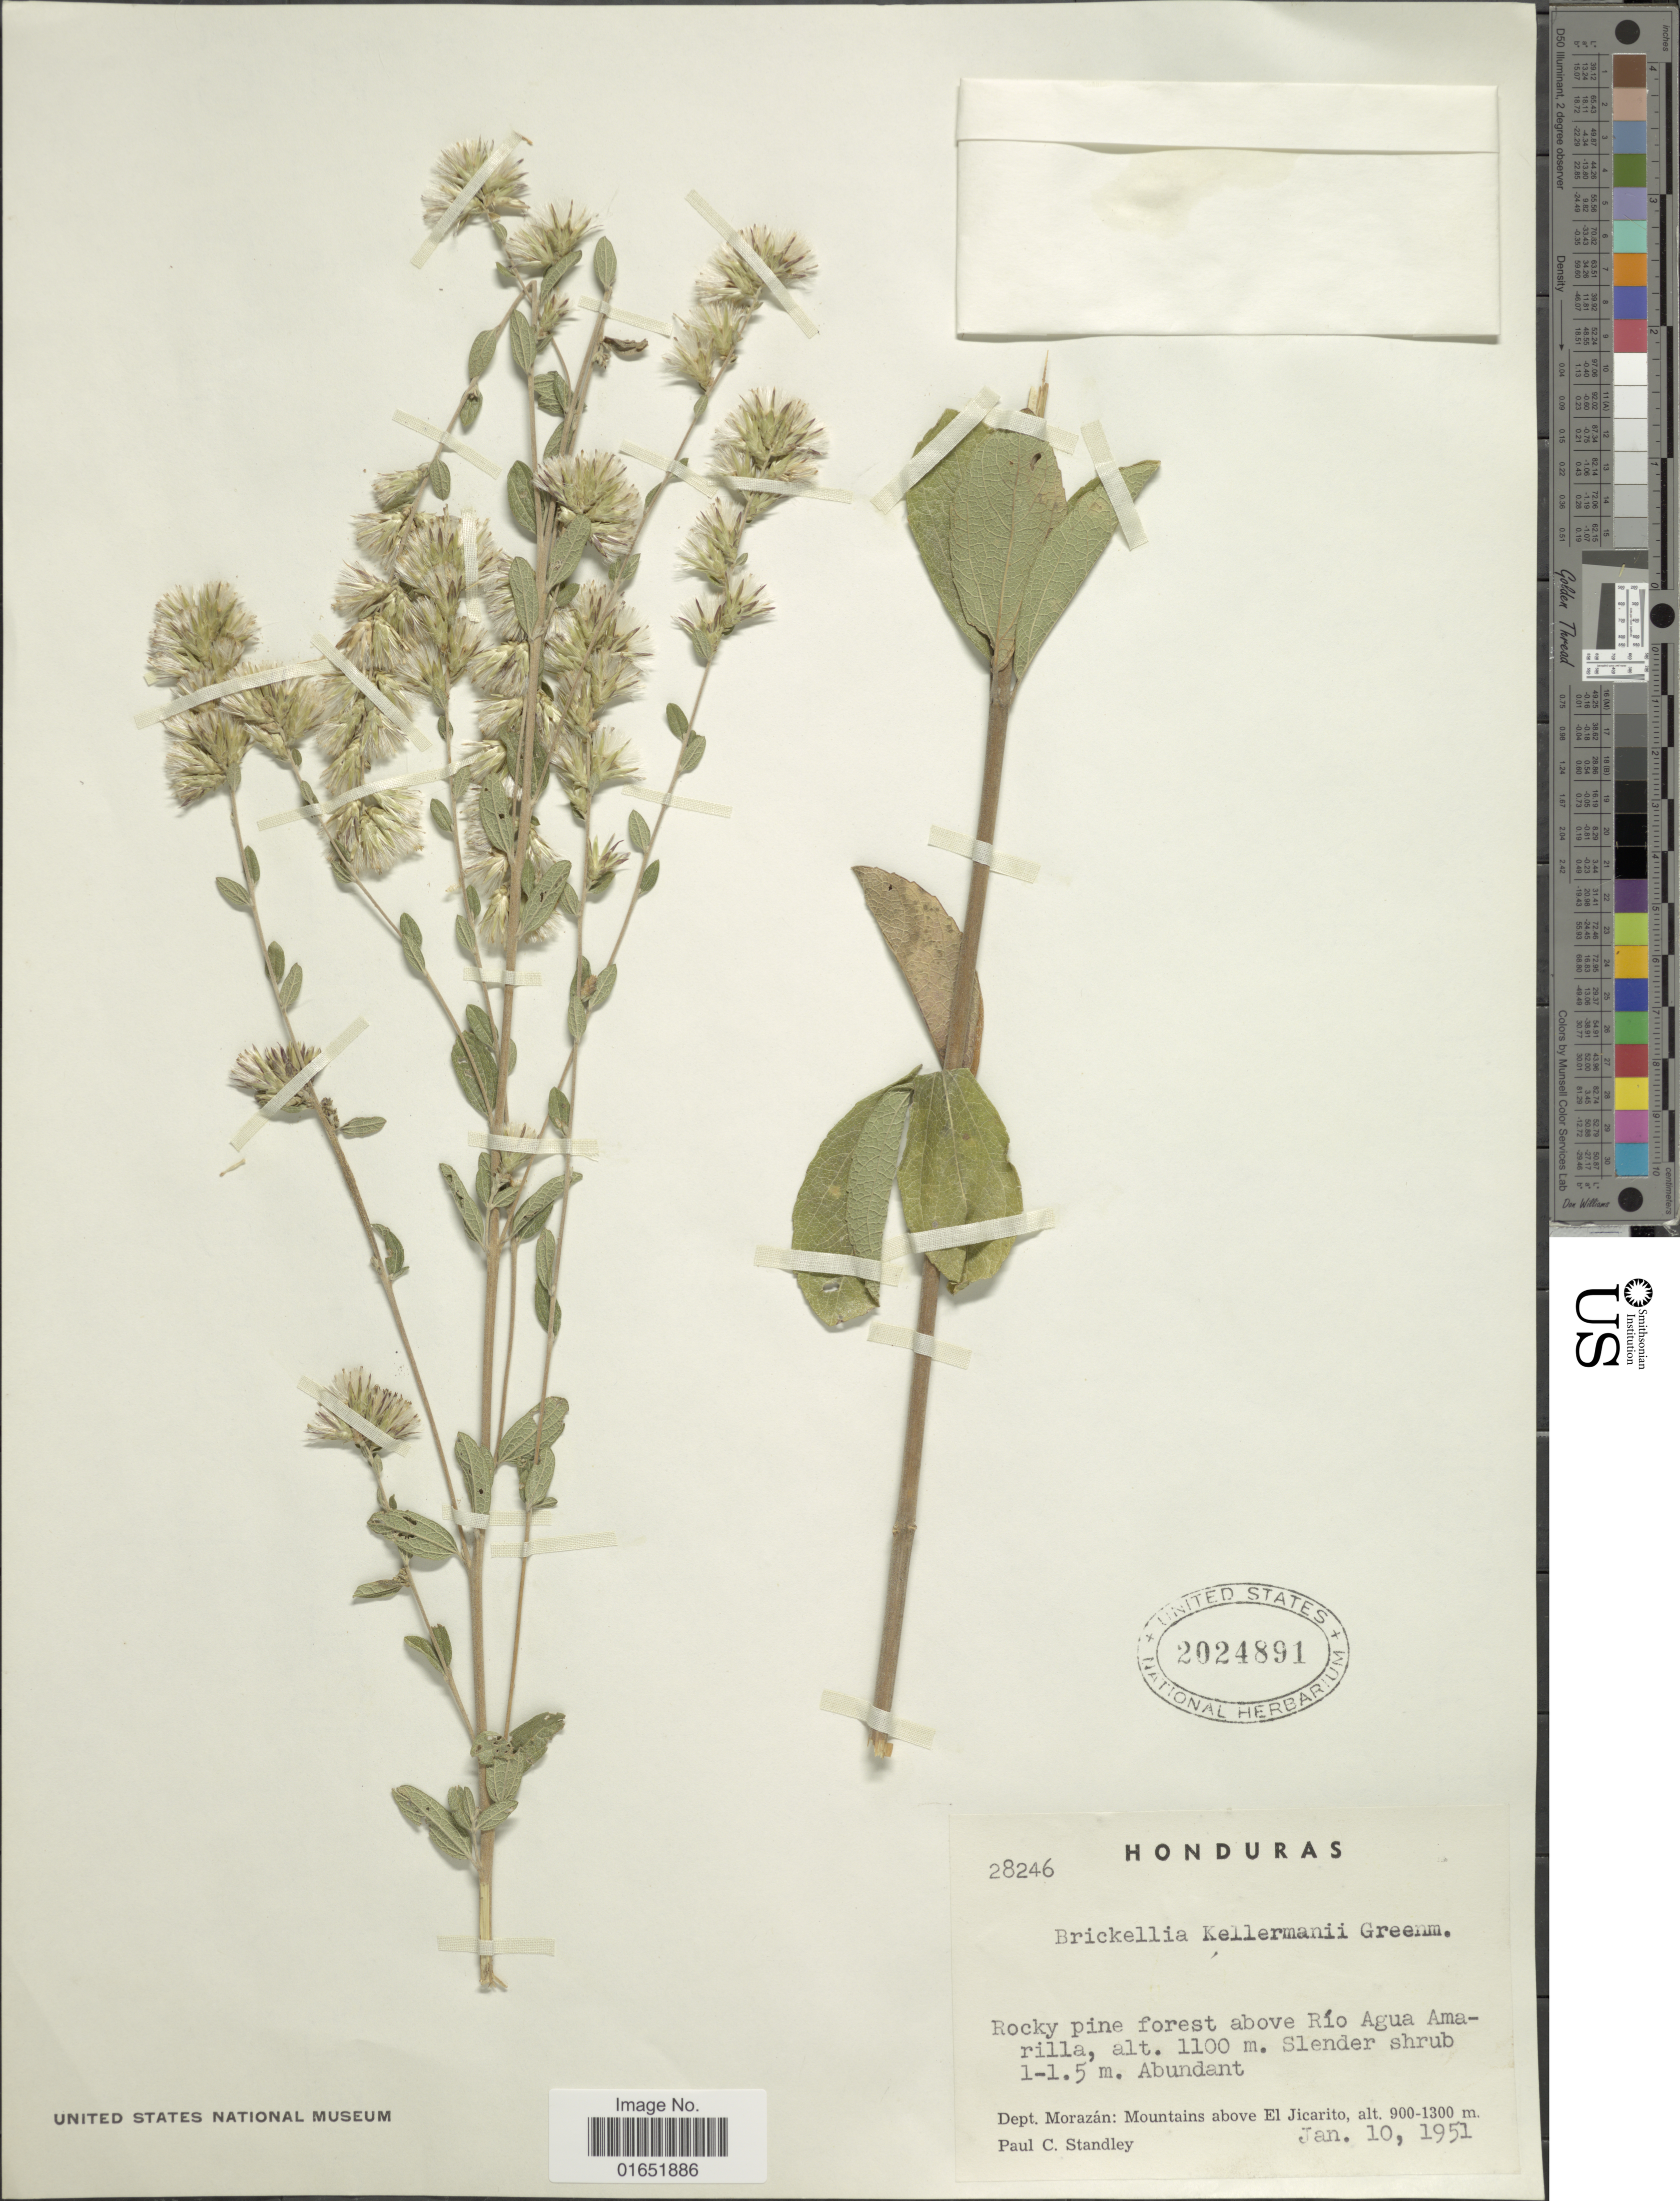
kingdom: Plantae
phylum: Tracheophyta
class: Magnoliopsida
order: Asterales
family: Asteraceae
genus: Brickellia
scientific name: Brickellia kellermanii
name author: Greenm.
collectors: P. C. Standley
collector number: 28246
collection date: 1951-01-10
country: Honduras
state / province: Fco. Morazán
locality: Rocky pine forest above Río Agua Amarilla, Dept. Morazán: Mountains above El Jicarito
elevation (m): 900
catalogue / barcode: US 2024891